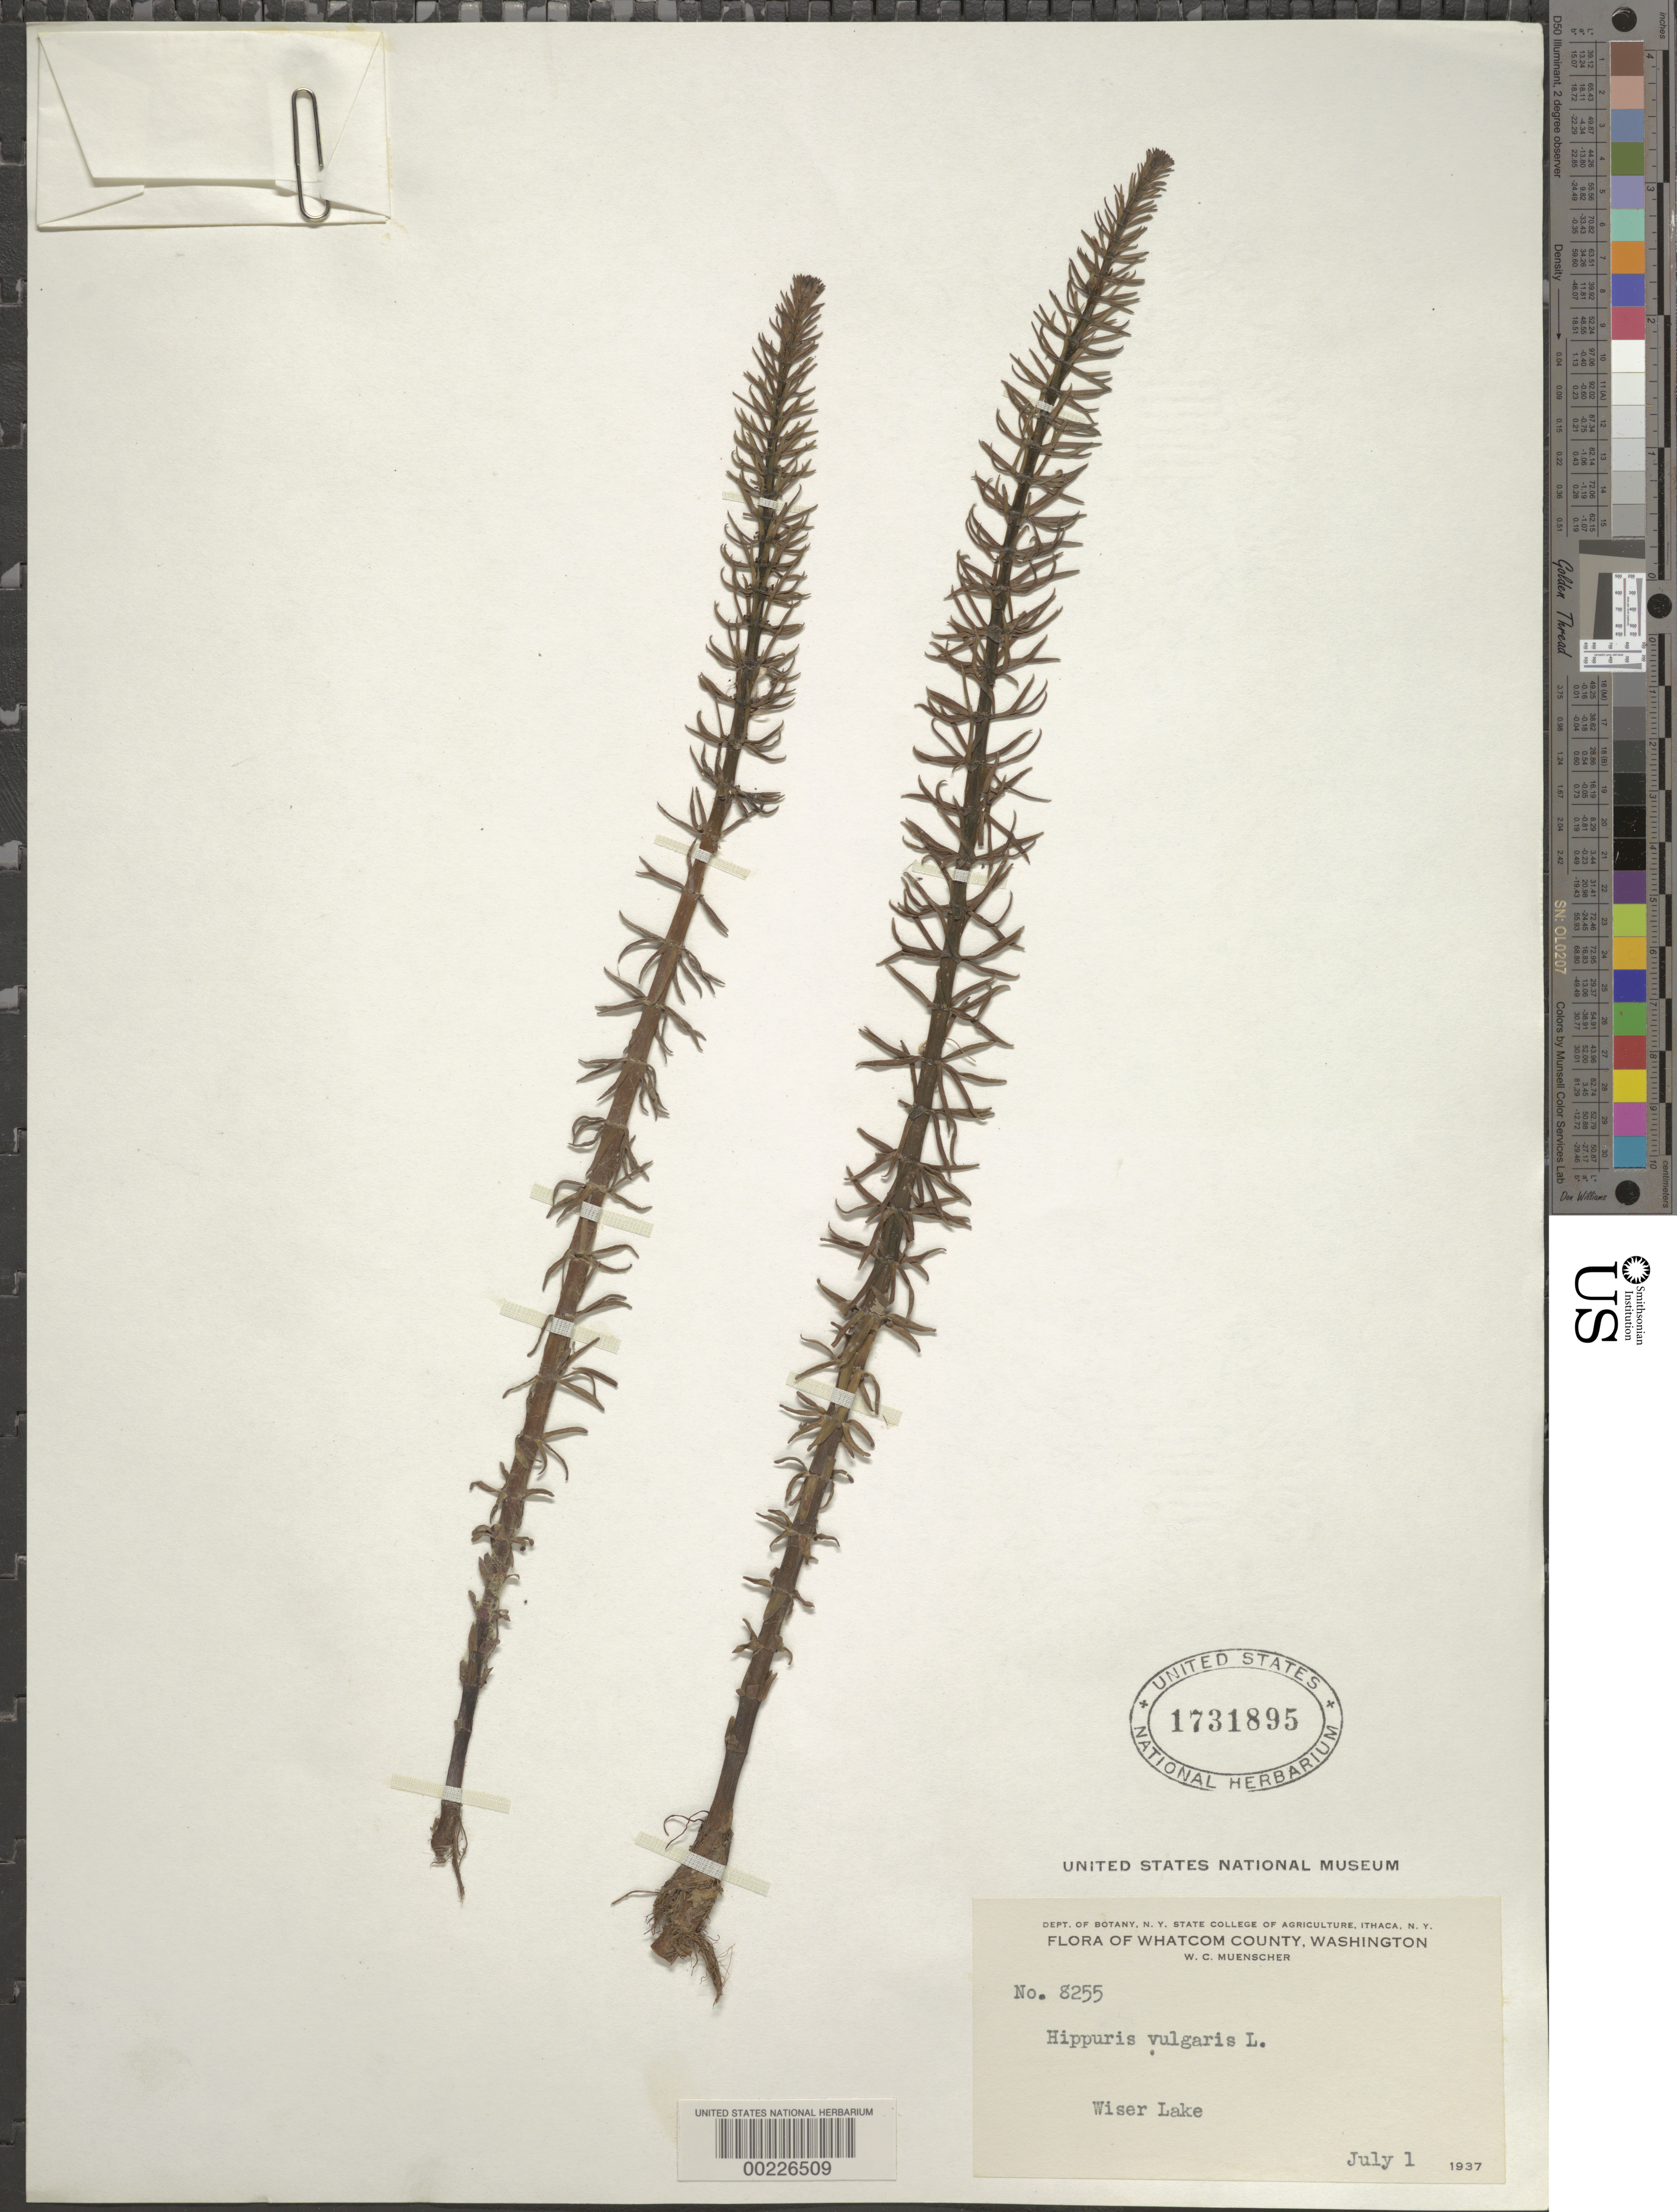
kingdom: Plantae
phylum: Tracheophyta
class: Magnoliopsida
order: Lamiales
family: Plantaginaceae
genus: Hippuris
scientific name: Hippuris vulgaris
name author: L.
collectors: W. Muenscher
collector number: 8255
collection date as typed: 01 Jul 1937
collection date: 1937-07-01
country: United States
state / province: Washington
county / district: Whatcom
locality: Wiser lake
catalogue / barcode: US 1731895